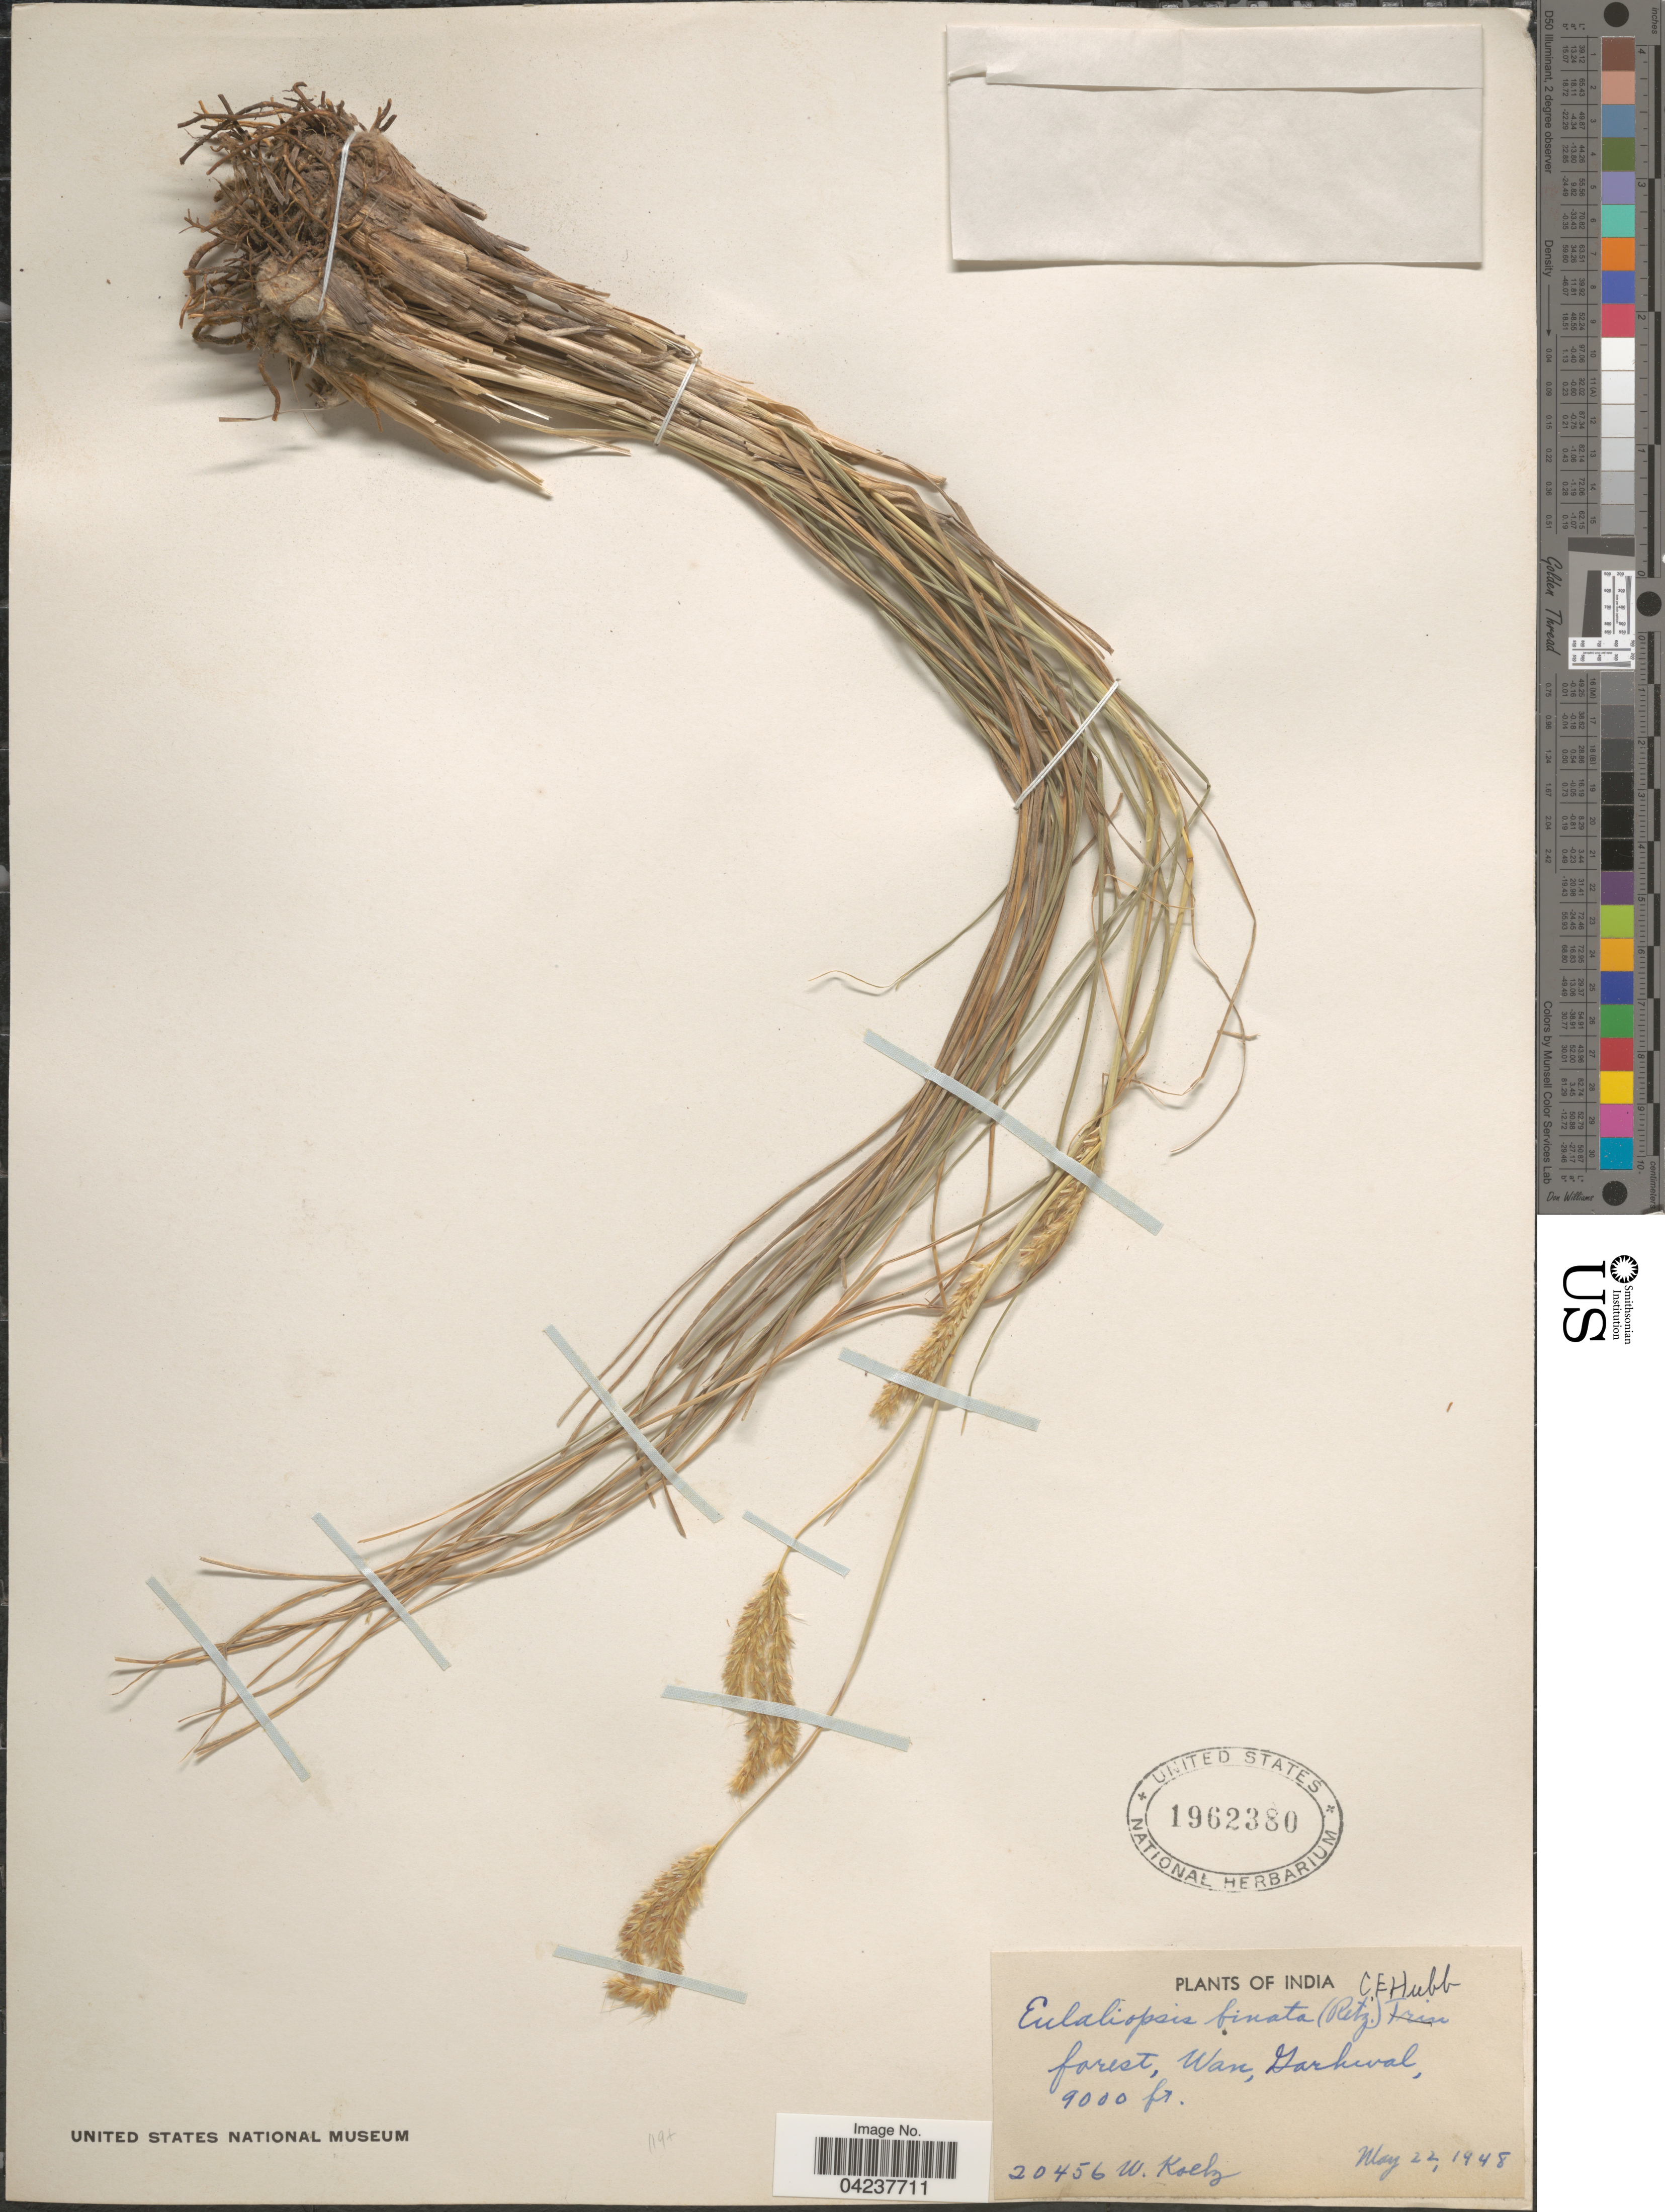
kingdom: Plantae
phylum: Tracheophyta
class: Liliopsida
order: Poales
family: Poaceae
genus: Eulaliopsis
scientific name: Eulaliopsis binata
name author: (Retz.) C. E. Hubb.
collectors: W. Koelz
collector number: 20456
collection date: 1948-05-22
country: India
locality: Forest, Wan, Garhwal.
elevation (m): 2743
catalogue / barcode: US 1962380